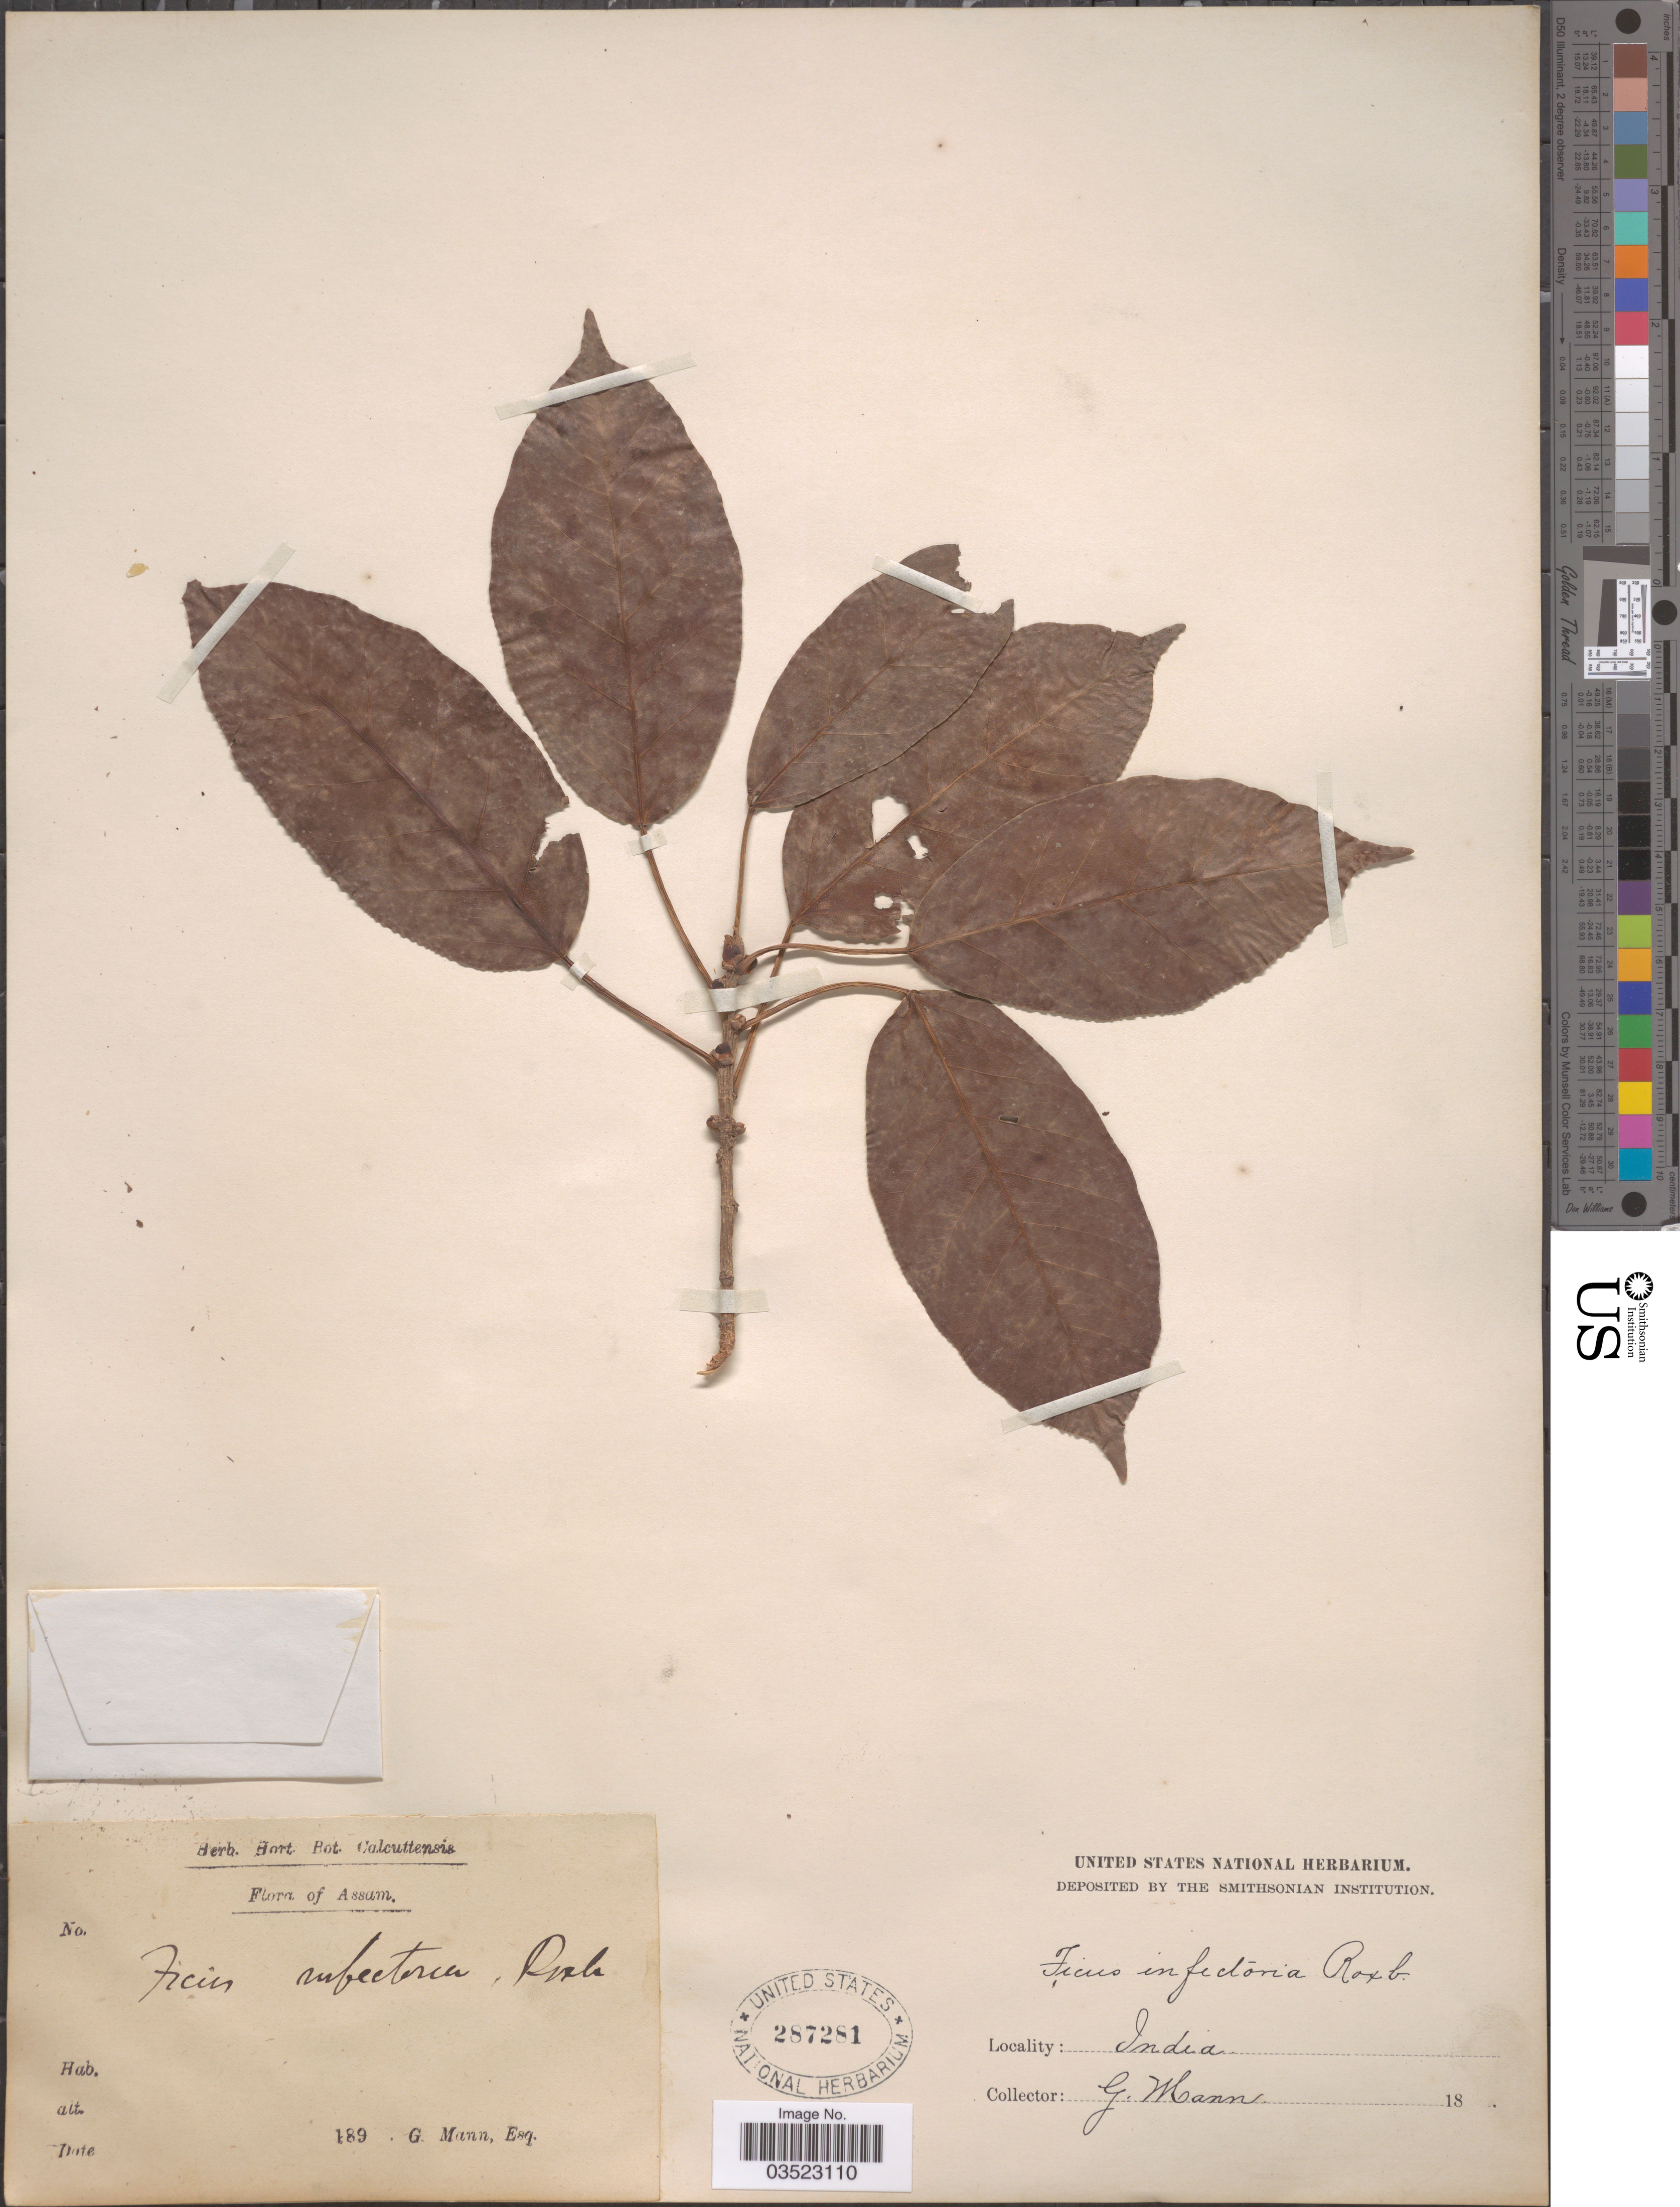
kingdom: Plantae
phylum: Tracheophyta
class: Magnoliopsida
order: Rosales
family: Moraceae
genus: Ficus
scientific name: Ficus virens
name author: Aiton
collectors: G. Mann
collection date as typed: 189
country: India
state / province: Assam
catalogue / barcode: US 287281